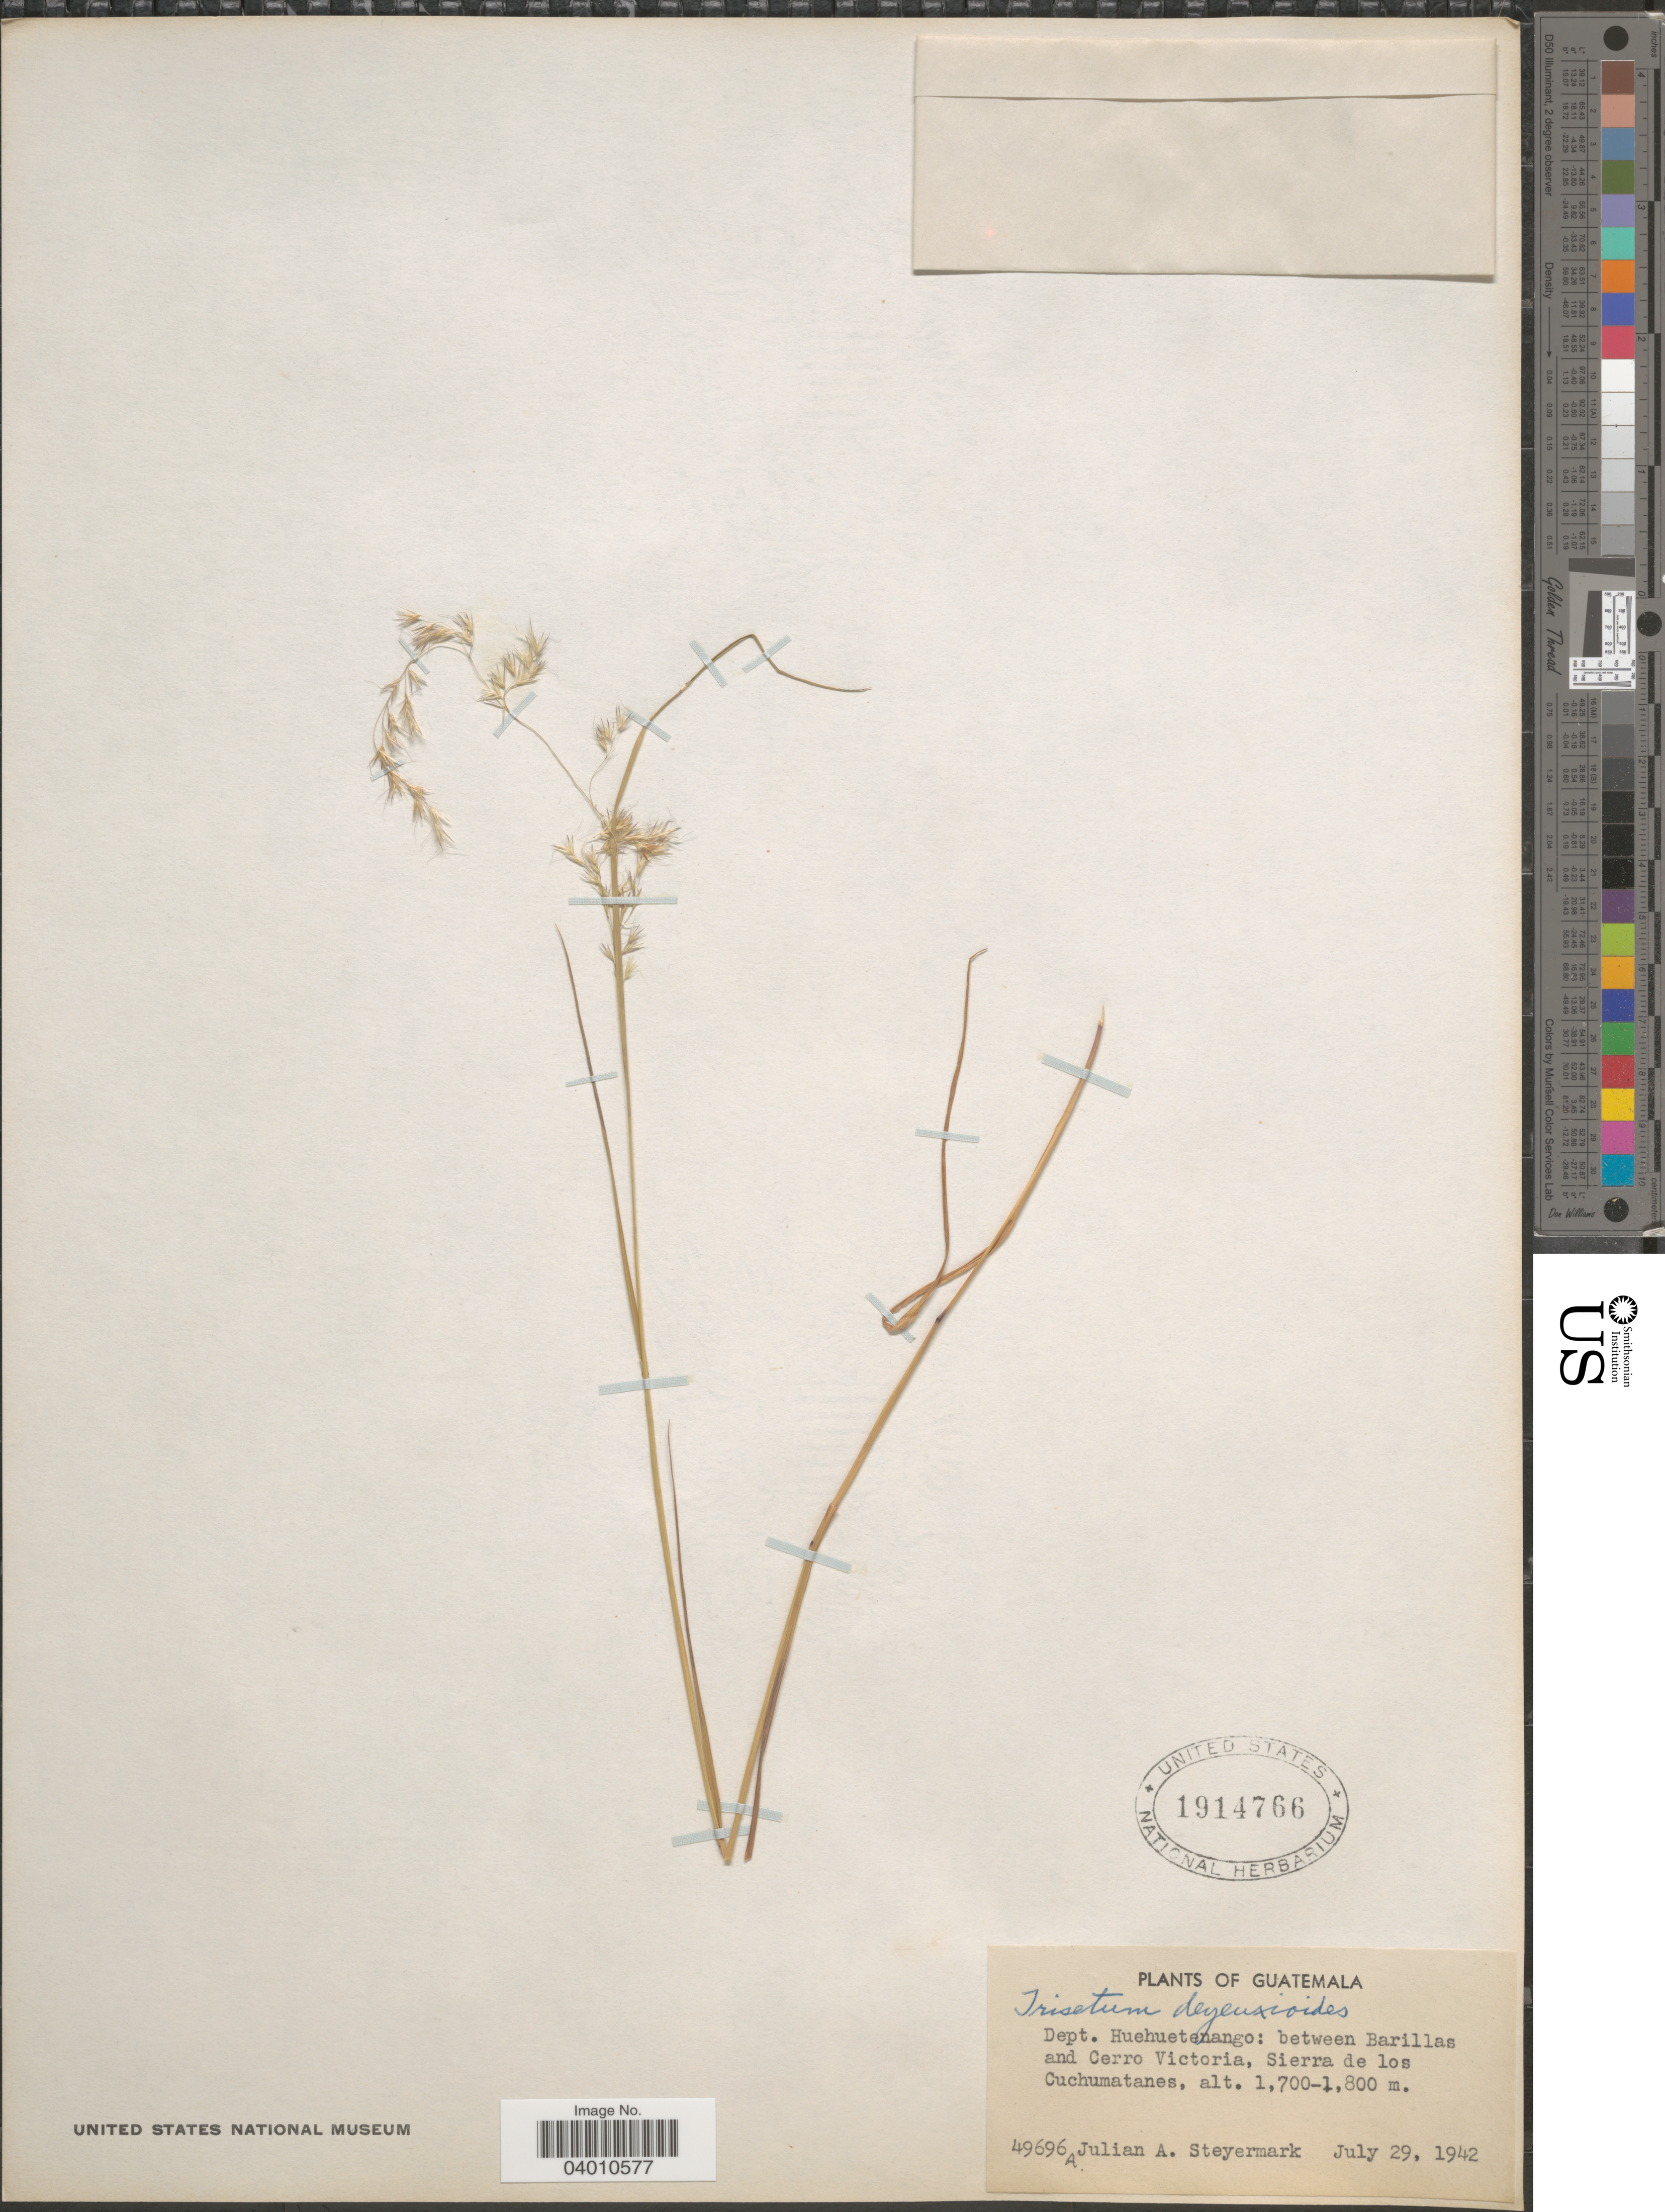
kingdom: Plantae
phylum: Tracheophyta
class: Liliopsida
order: Poales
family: Poaceae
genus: Peyritschia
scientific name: Peyritschia deyeuxioides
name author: (Kunth) Finot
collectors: J. Steyermark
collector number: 49696A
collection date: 1942-07-29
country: Guatemala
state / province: Huehuetenango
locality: Dept. Huehuetenango: between Barillas and Cerro Victoria, Sierra de los Cuchumatanes.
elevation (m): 1700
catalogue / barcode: US 1914766